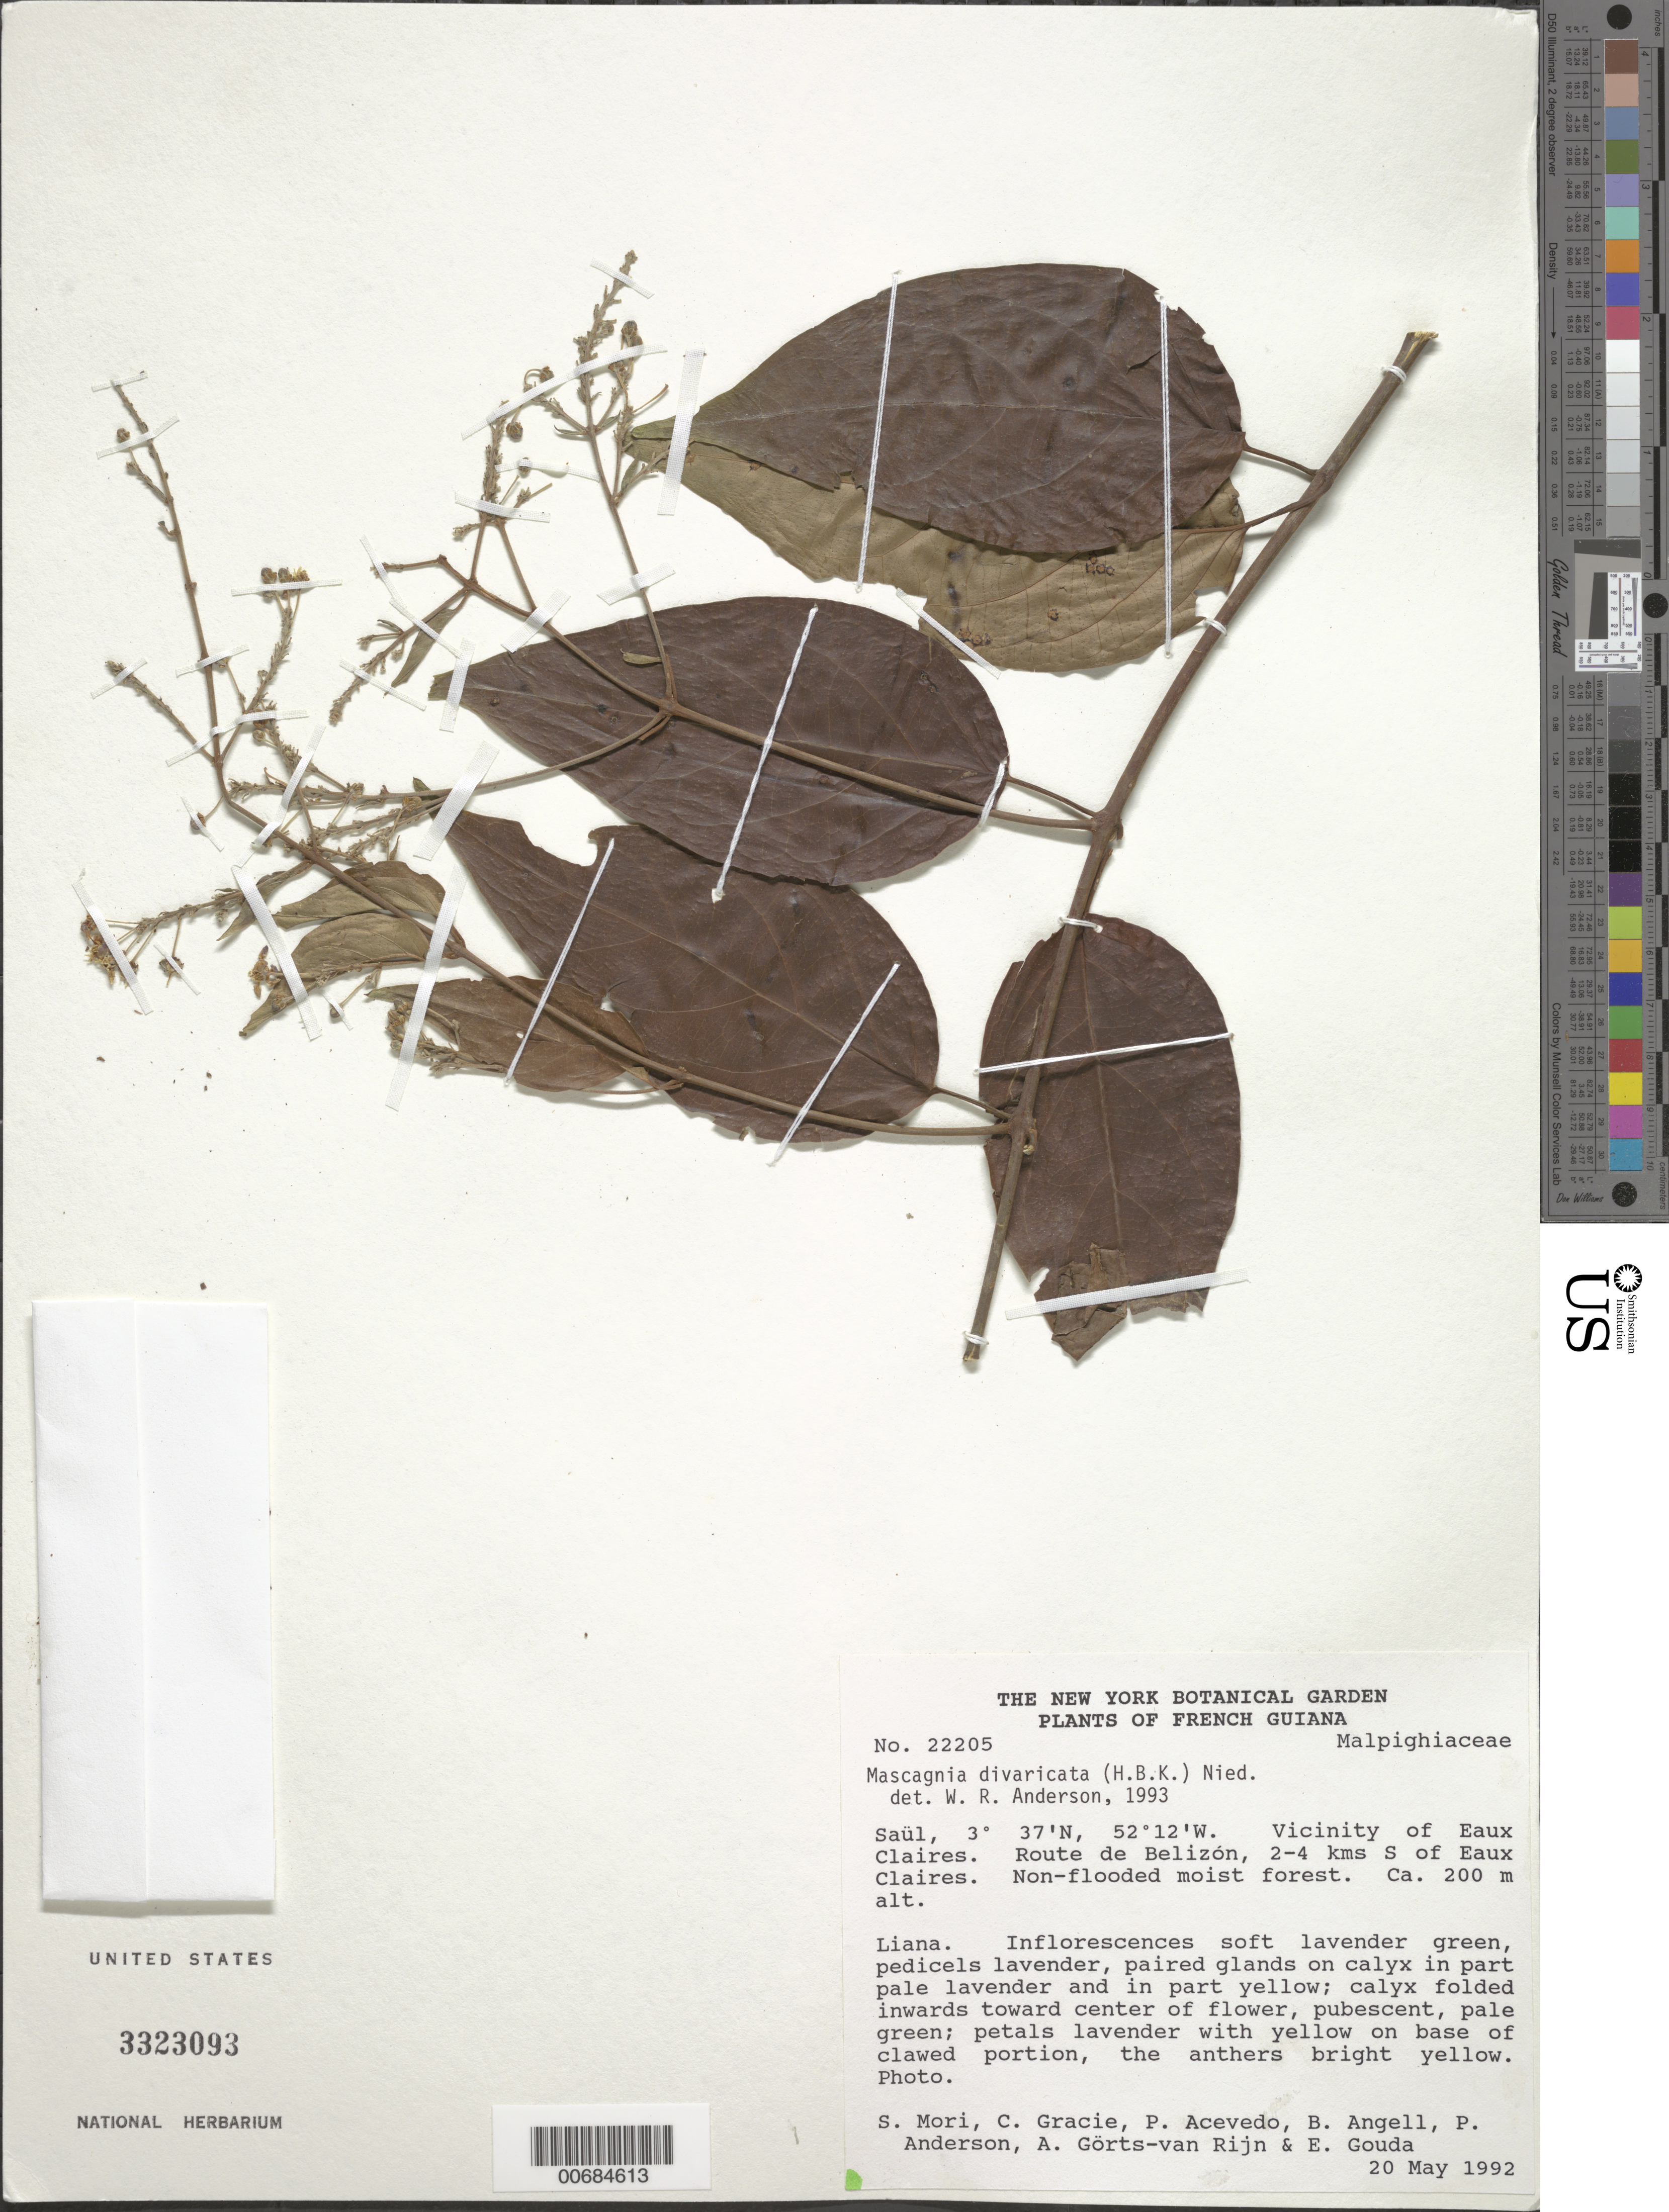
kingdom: Plantae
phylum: Tracheophyta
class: Magnoliopsida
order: Malpighiales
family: Malpighiaceae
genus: Mascagnia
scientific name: Mascagnia divaricata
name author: (Kunth) Nied.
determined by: Anderson, W. R., (MICH), University of Michigan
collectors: S. Mori, C. A. Gracie, P. Acevedo-Rodr., Bobbi Angell & P. Anderson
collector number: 22205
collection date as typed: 20-May-92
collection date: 1992-05-20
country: French Guiana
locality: Saül, vicinity of Eaux Claires, Route de Belizon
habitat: Non-flooded moist forest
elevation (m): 200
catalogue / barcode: US 3323093